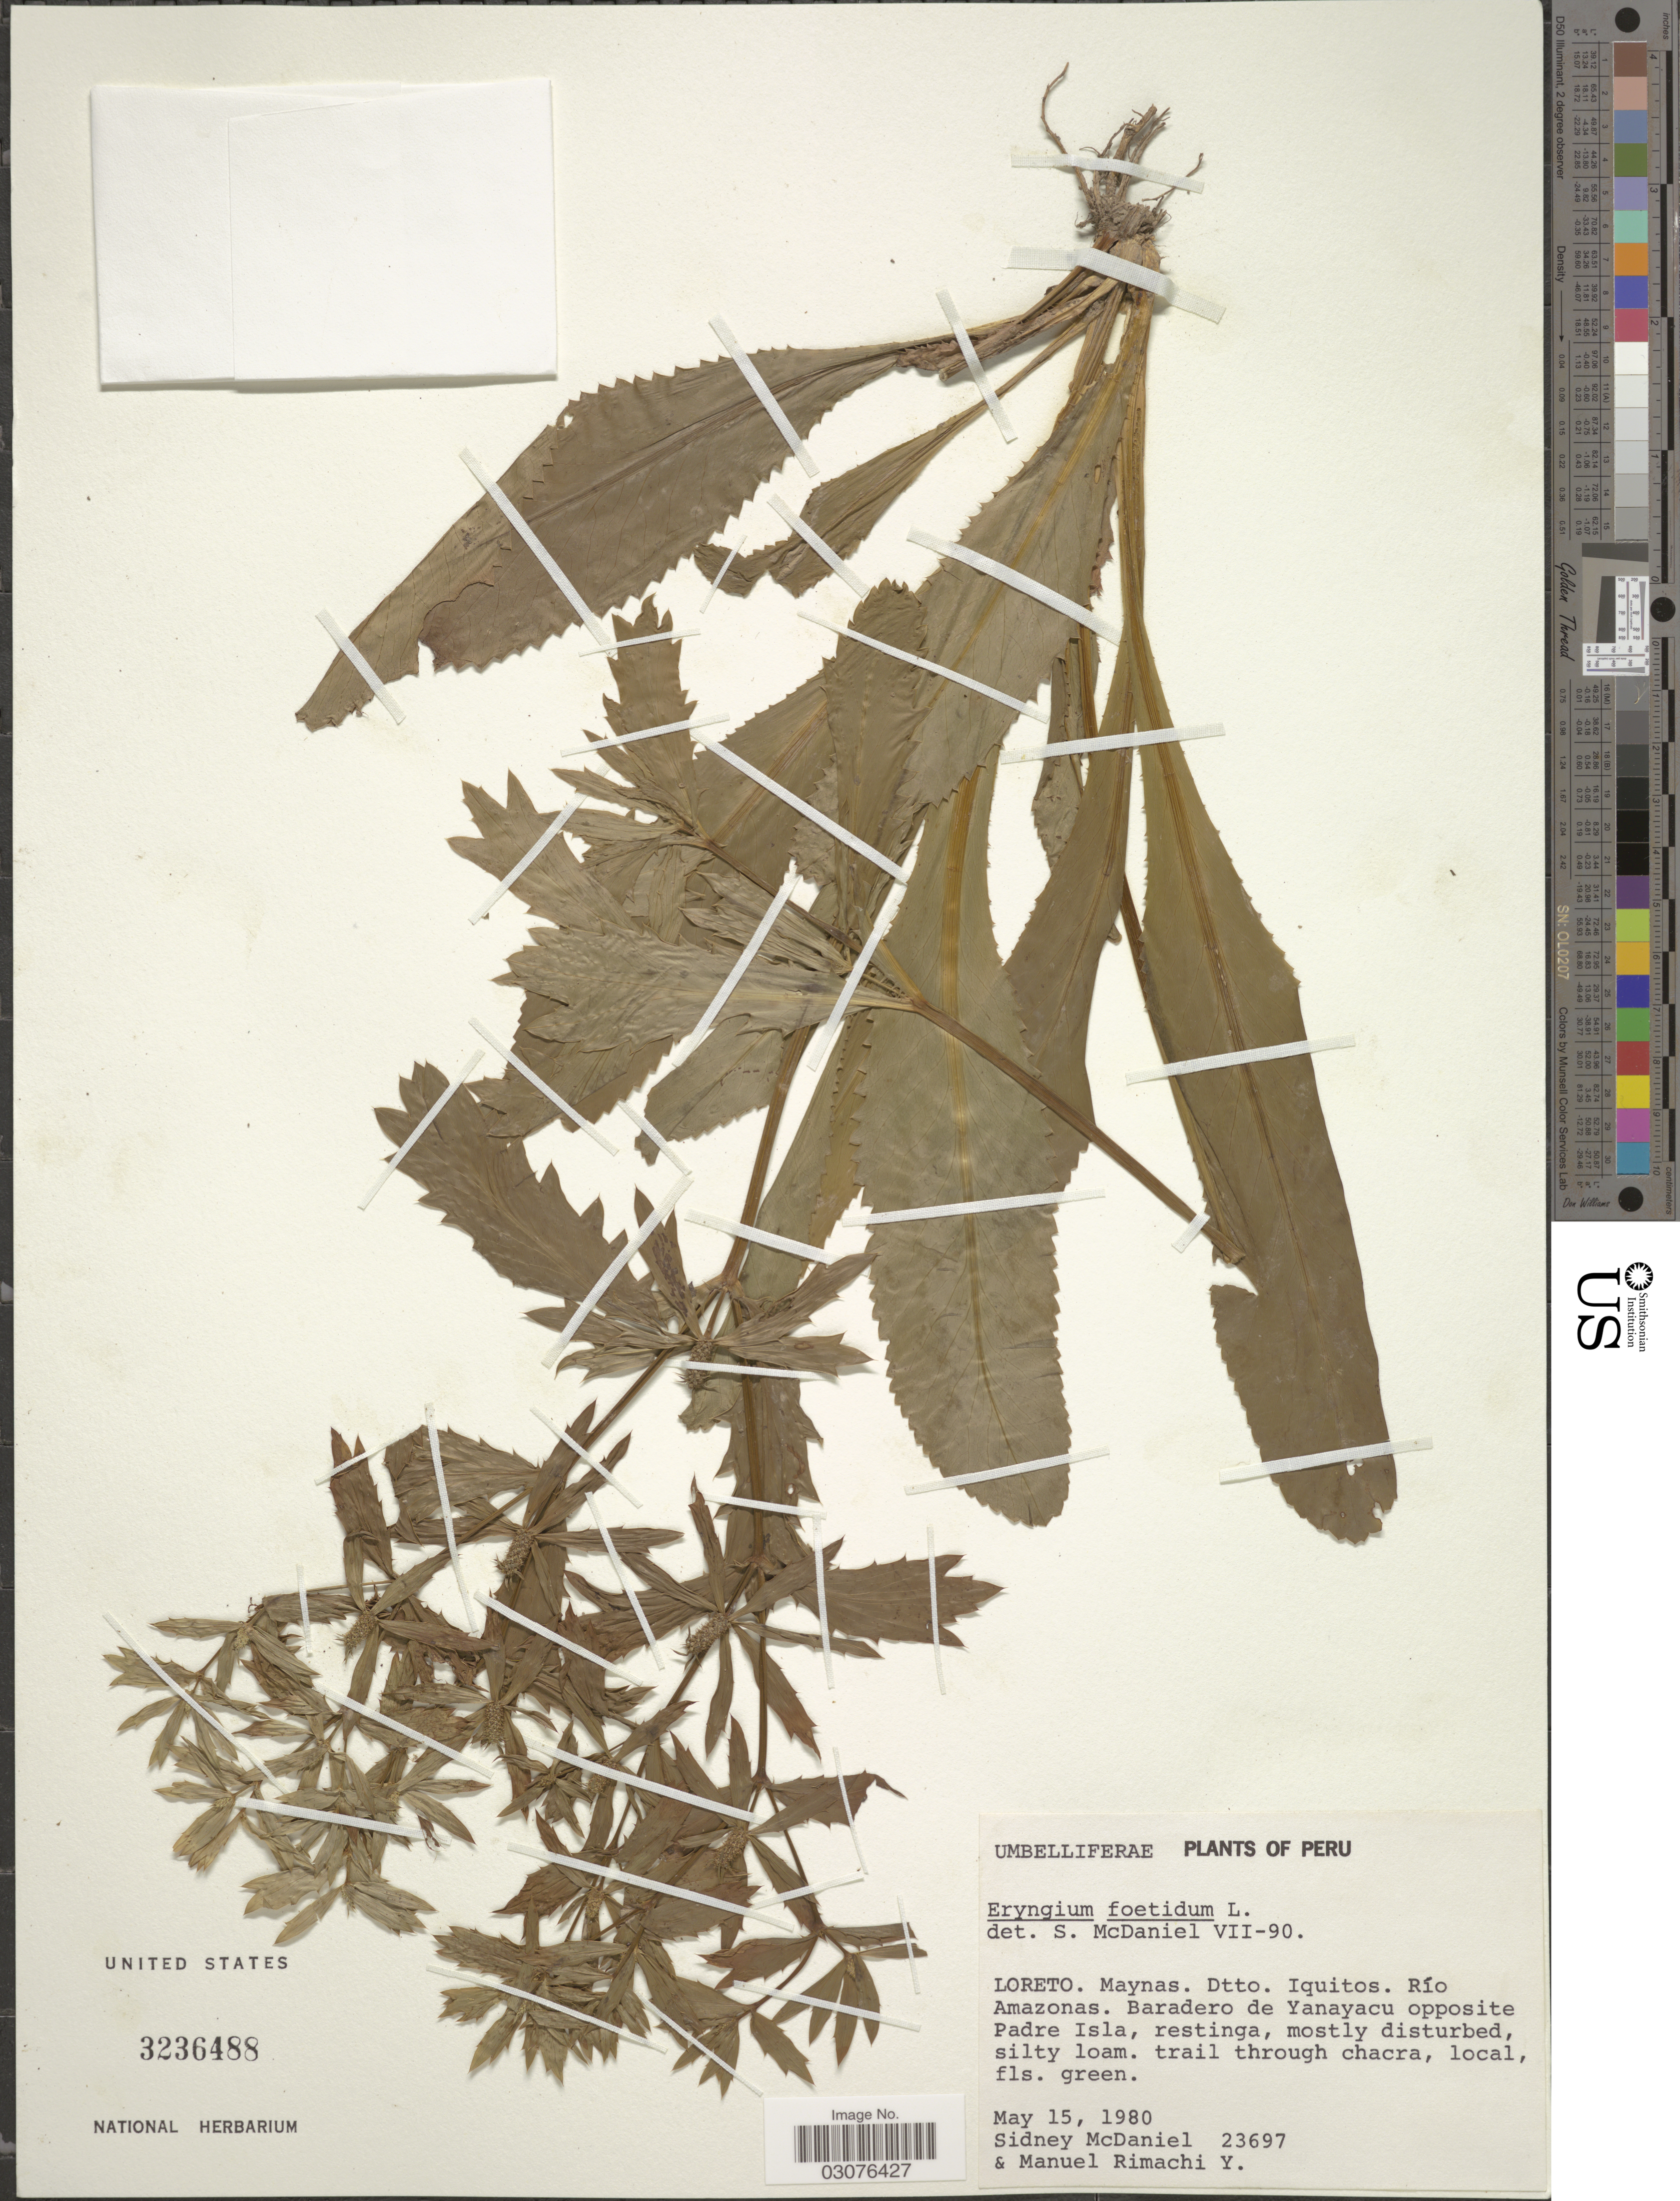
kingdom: Plantae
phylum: Tracheophyta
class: Magnoliopsida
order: Apiales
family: Apiaceae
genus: Eryngium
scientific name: Eryngium foetidum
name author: L.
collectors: S. McDaniel & M. Rimachi Y.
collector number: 23697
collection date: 1980-05-15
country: Peru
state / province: Loreto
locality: Maynas. Dtto. Iquitos. Río Amazonas. Baradero de Yanayacu opposite Padre Isla.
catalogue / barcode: US 3236488